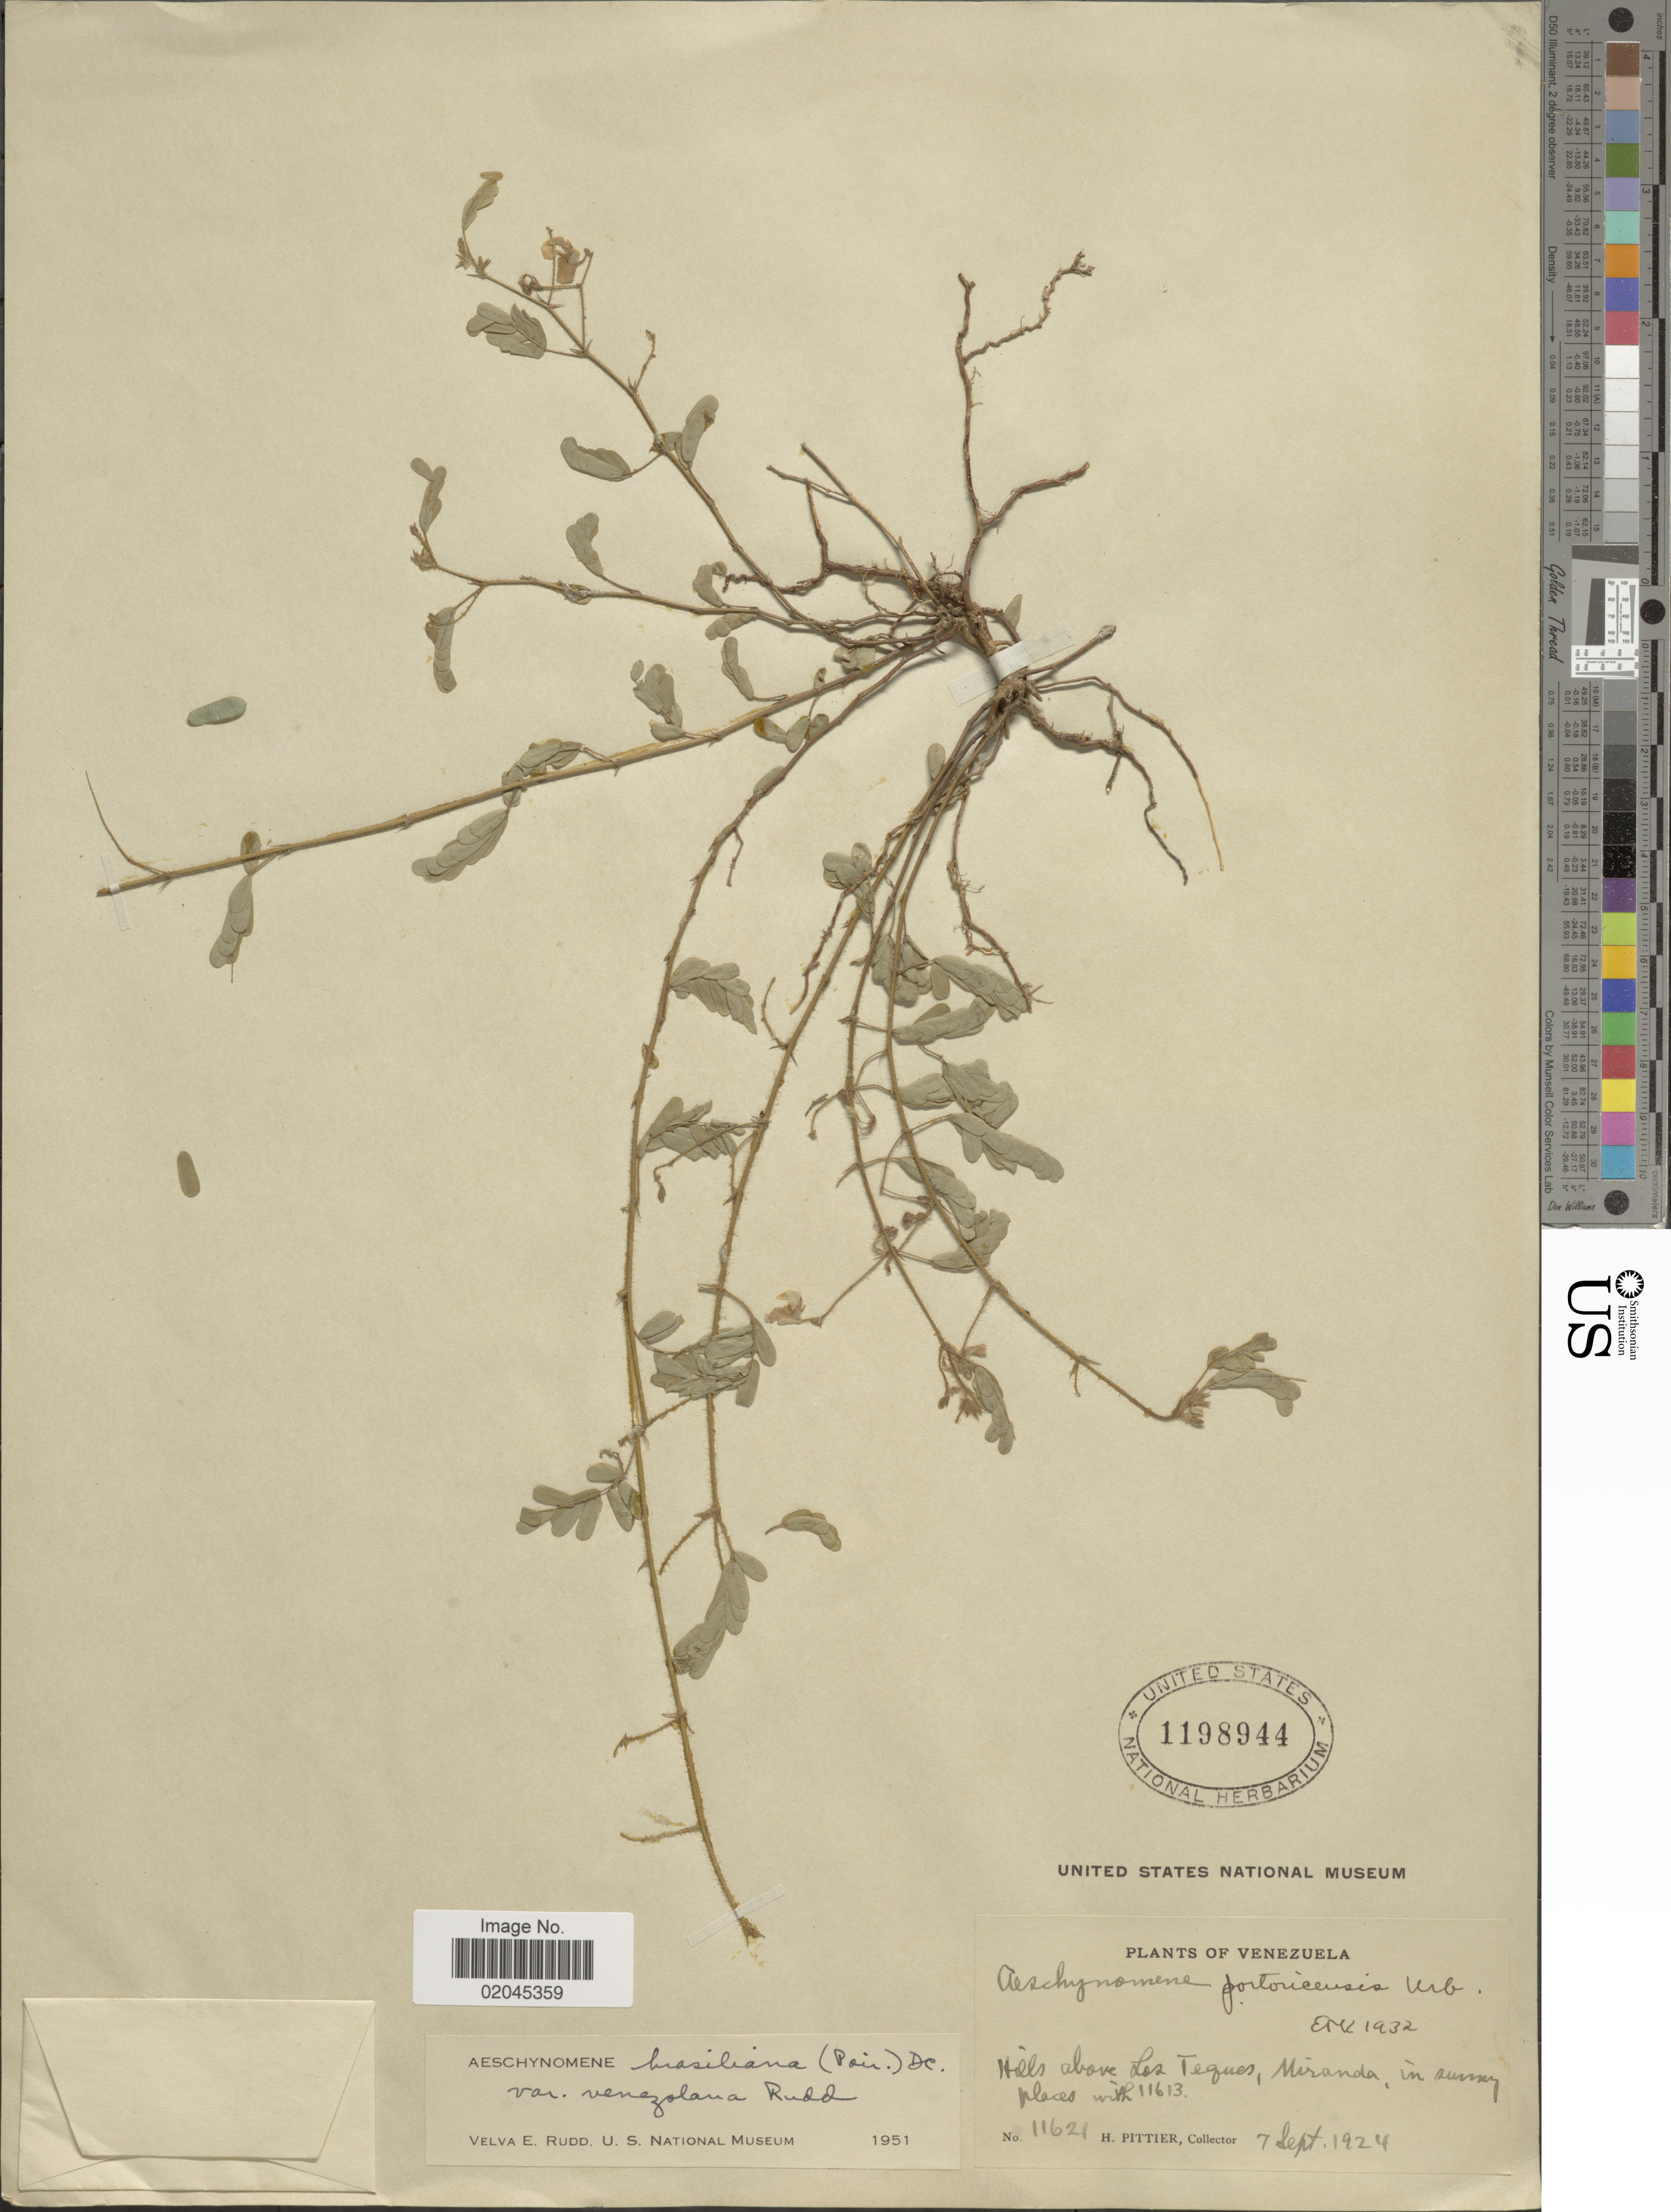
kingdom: Plantae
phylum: Tracheophyta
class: Magnoliopsida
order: Fabales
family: Fabaceae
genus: Aeschynomene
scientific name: Aeschynomene brasiliana var. venezolana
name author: Rudd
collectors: H. F. Pittier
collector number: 11621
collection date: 1924-09-07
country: Venezuela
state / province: Miranda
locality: Hills above Los Tegues, Miranda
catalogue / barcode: US 1198944